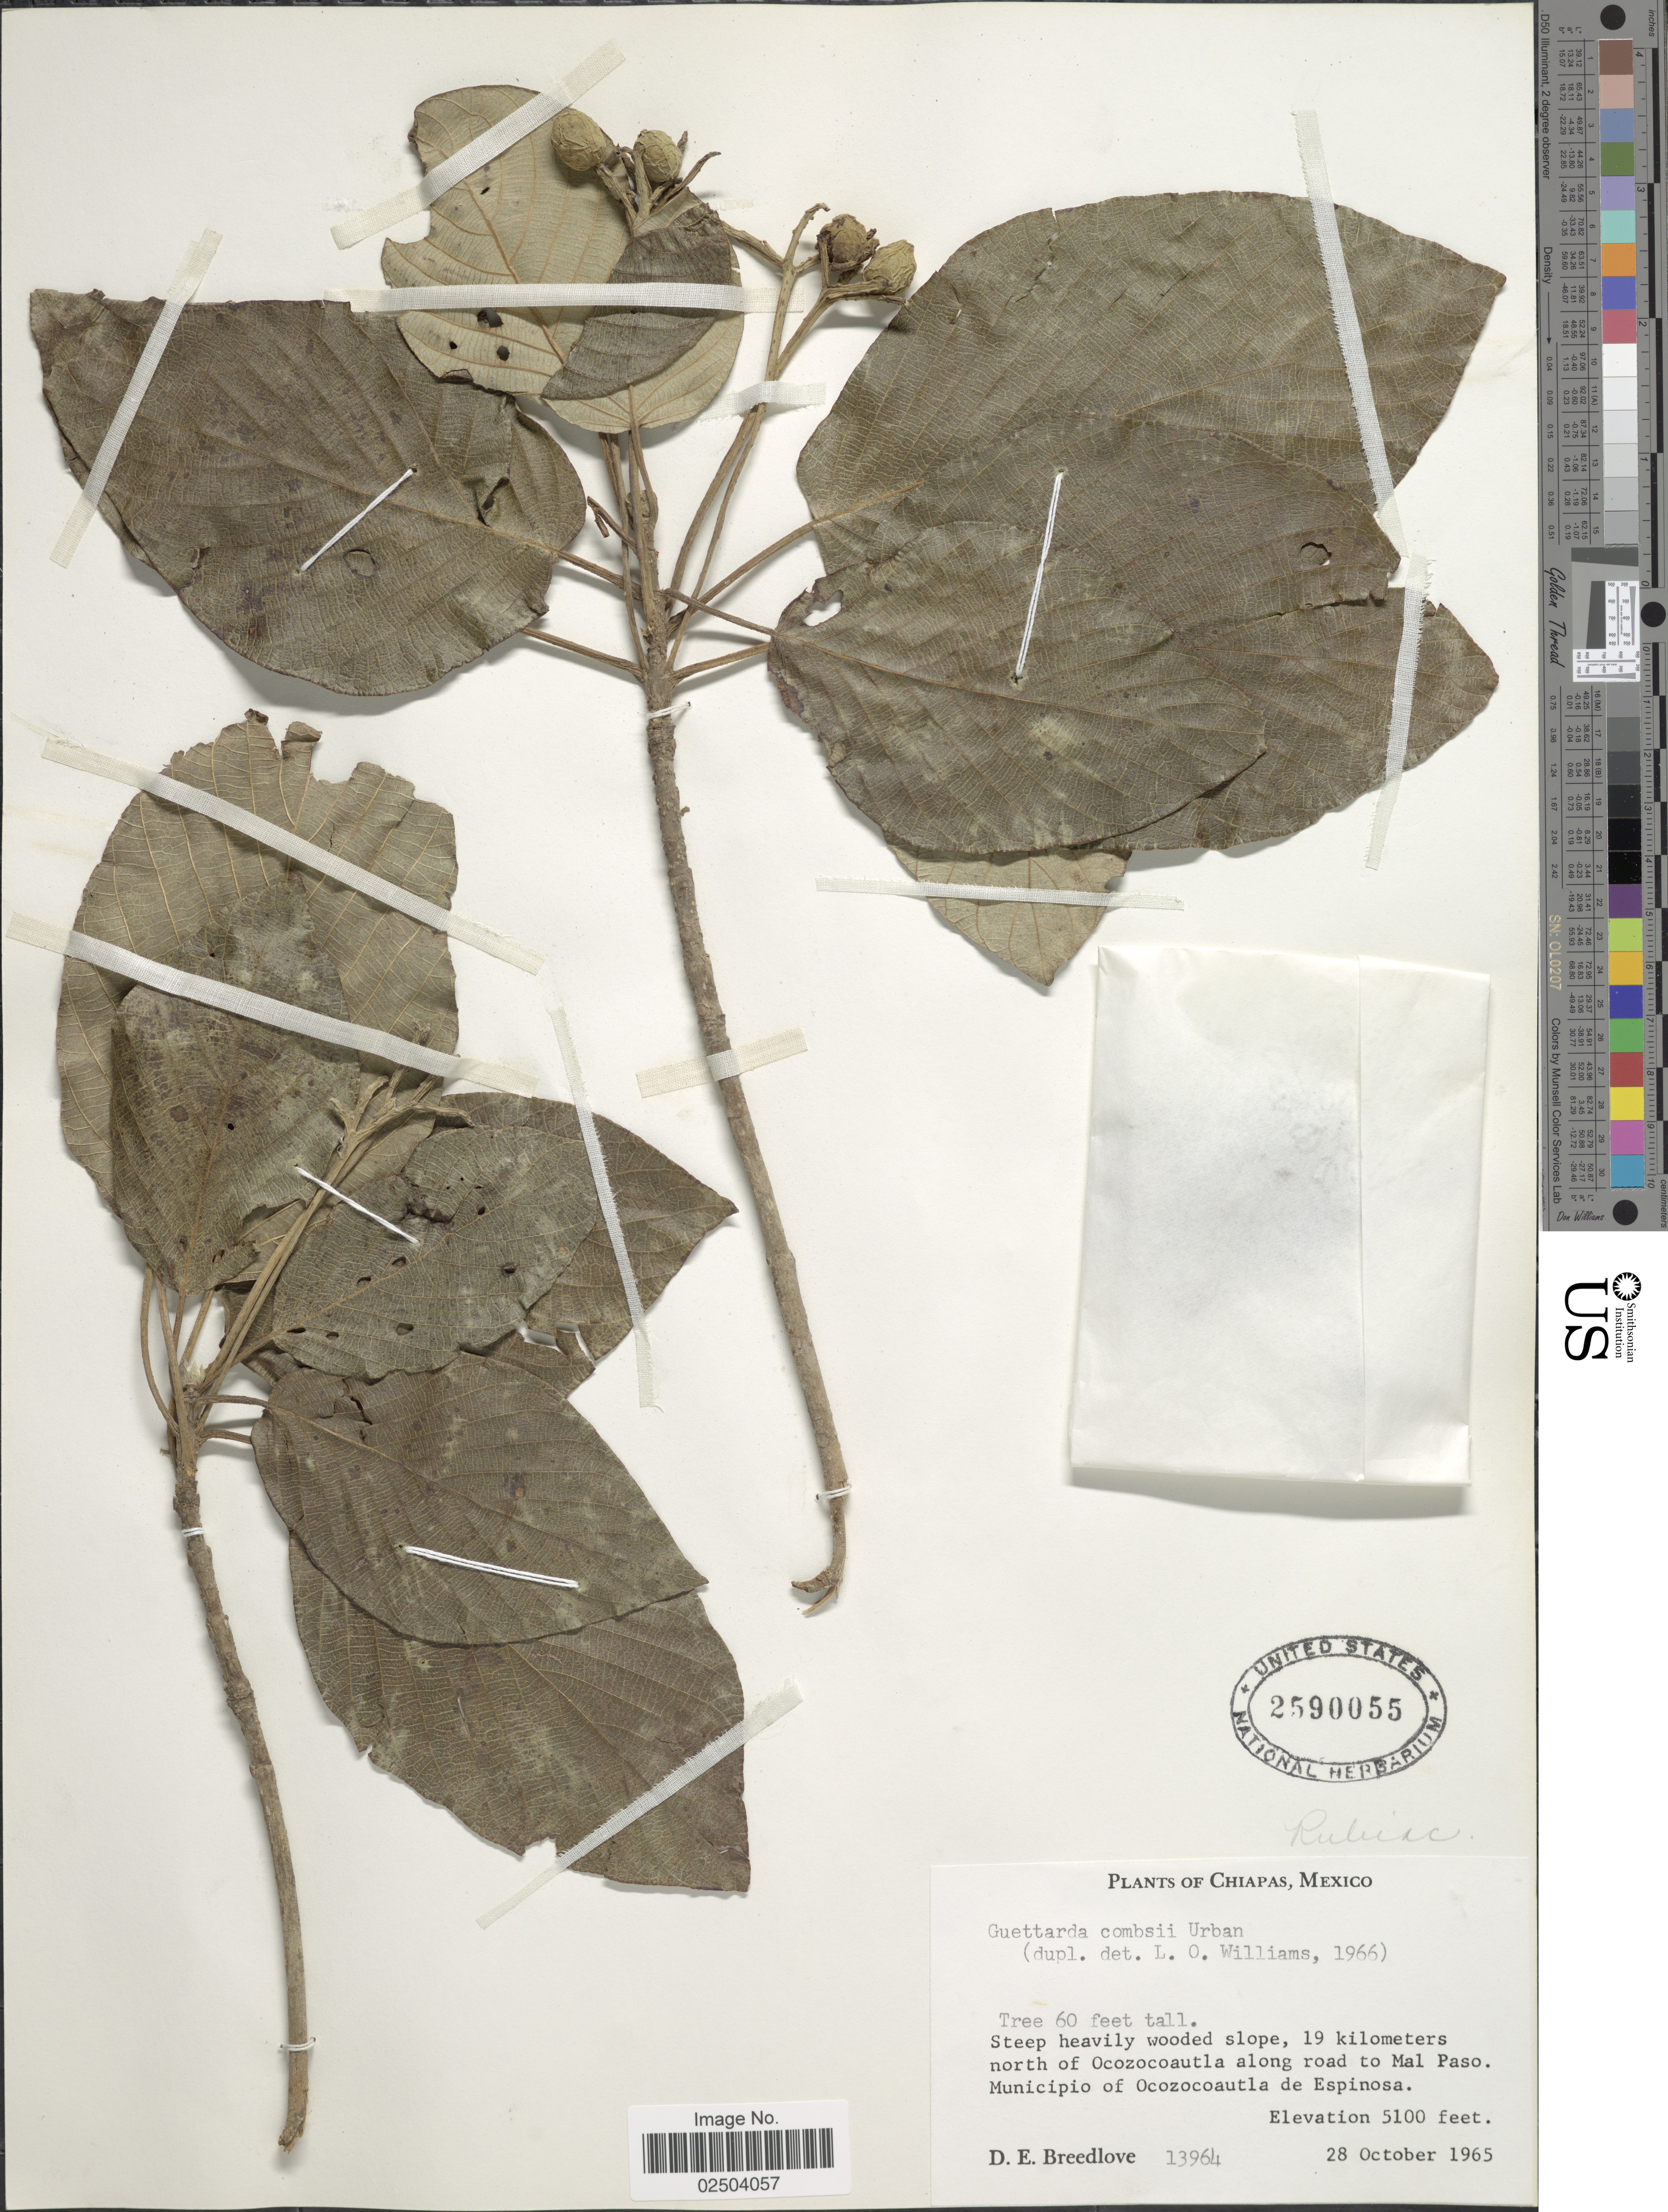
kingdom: Plantae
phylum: Tracheophyta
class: Magnoliopsida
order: Gentianales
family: Rubiaceae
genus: Guettarda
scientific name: Guettarda combsii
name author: Urb.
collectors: D. E. Breedlove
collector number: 13964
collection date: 1965-10-28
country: Mexico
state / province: Chiapas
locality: Steep heavily wooded slope, 19 kilometers north of Ocozocoautla along road to Mal Paso. Municipio of Ocozocoautla de Espinosa.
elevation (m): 1554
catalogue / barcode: US 2590055